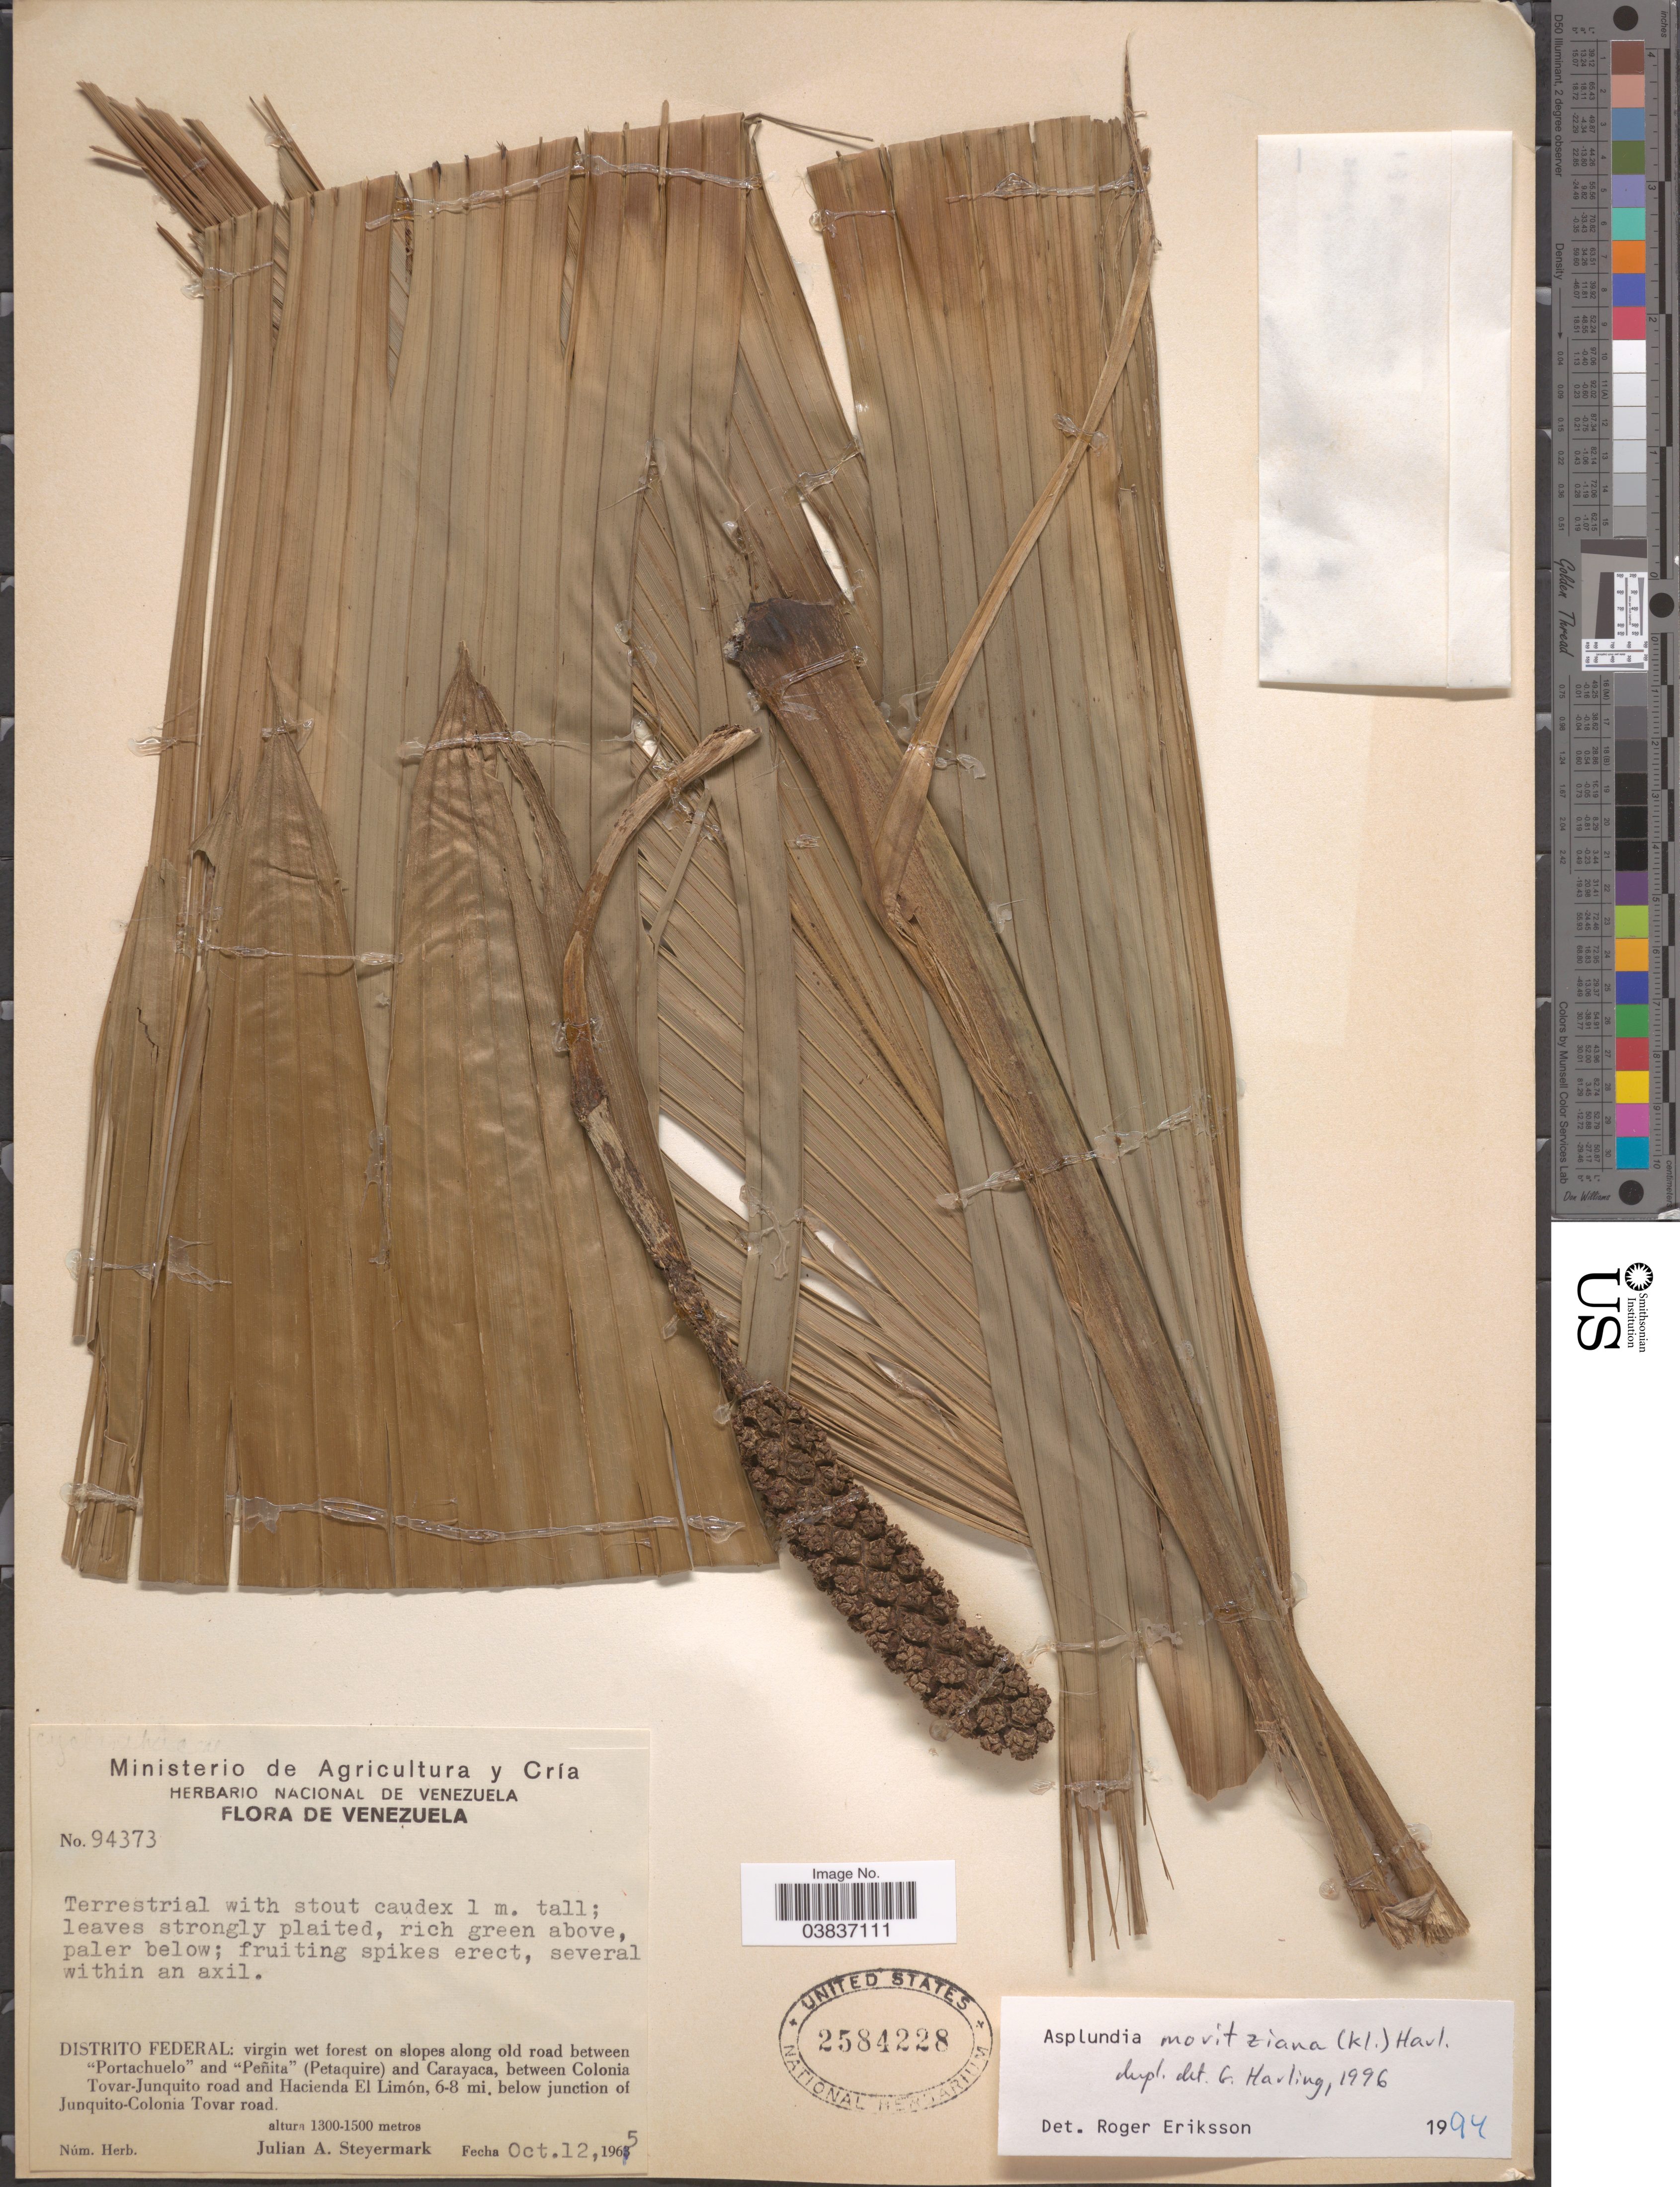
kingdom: Plantae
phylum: Tracheophyta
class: Liliopsida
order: Pandanales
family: Cyclanthaceae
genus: Asplundia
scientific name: Asplundia moritziana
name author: (Klotzsch) Harling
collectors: J. Steyermark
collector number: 94373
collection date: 1965-10-12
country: Venezuela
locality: Distrito Federal: along old road between "Portachuelo" and "Peñita" (Petaquire) and Carayaca, between Colonia Tovar-Junquito road and Hacienda El Limon, 6-8 mi. below junction of Junquito-Colonia Tovar road.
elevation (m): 1300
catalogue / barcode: US 2584228